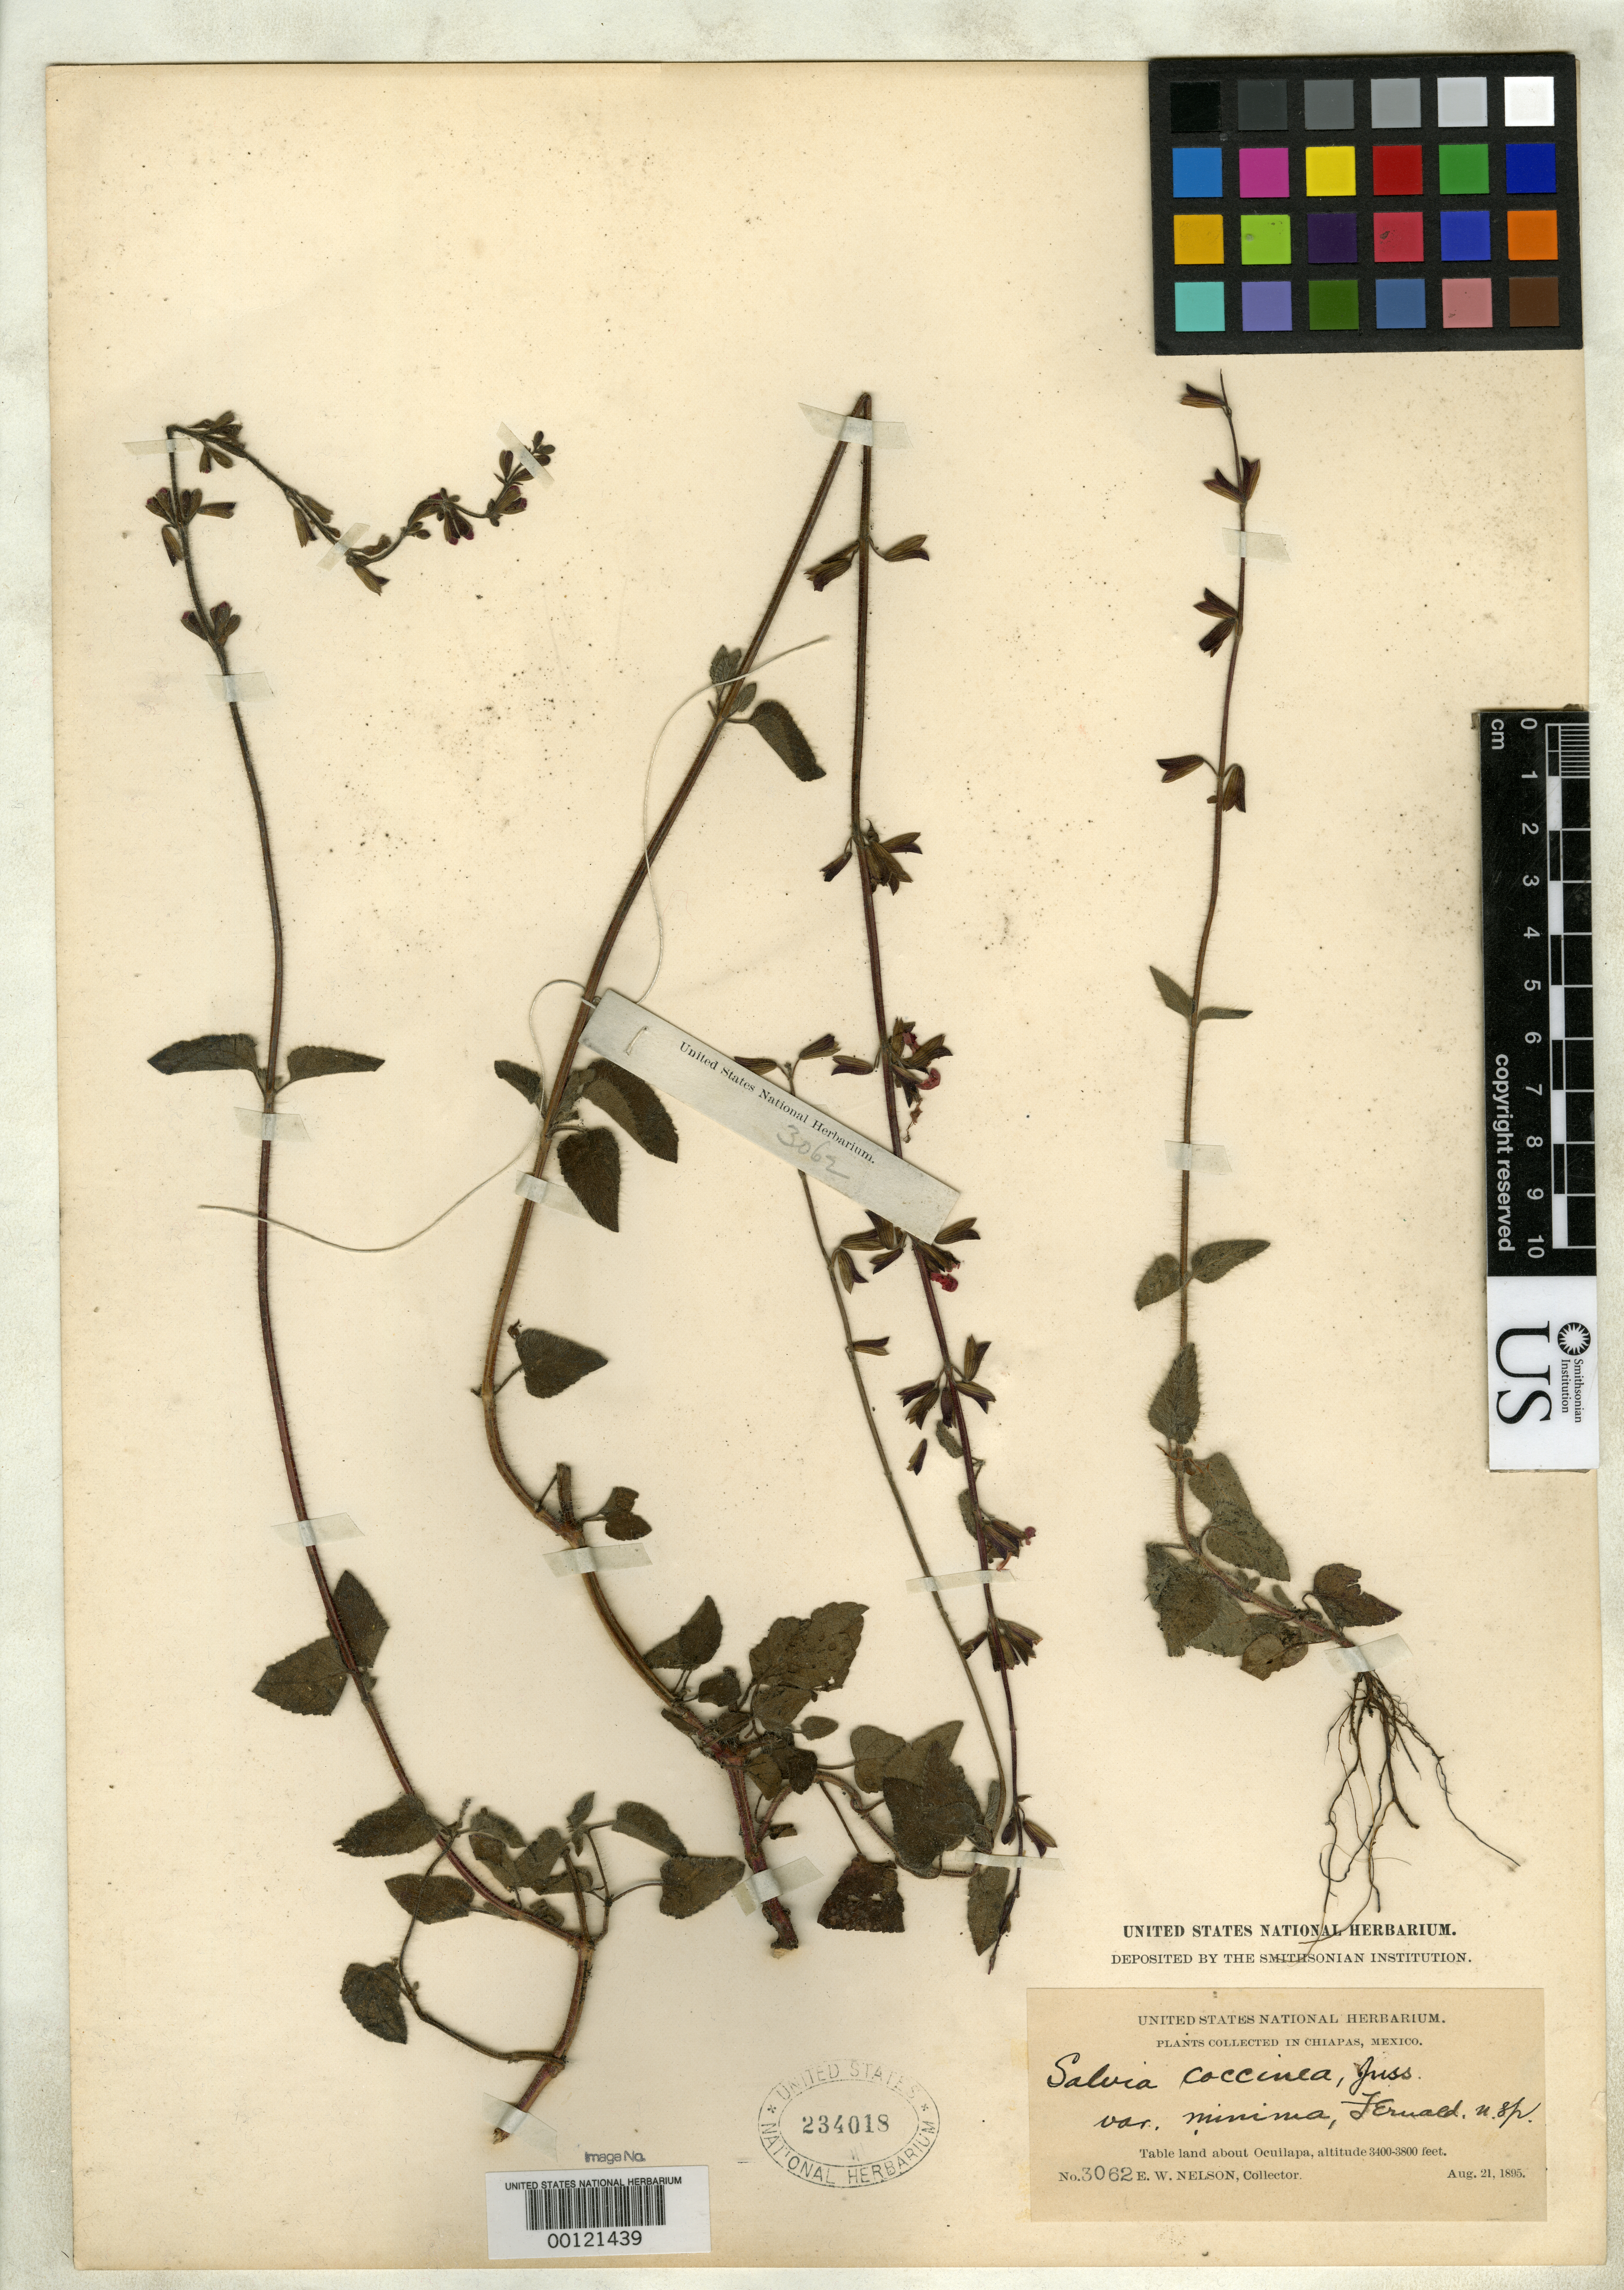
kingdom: Plantae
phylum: Tracheophyta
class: Magnoliopsida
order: Lamiales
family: Lamiaceae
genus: Salvia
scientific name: Salvia coccinea var. minima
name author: Fernald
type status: Isotype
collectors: E. W. Nelson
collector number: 3062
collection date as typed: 21 Aug 1895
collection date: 1895-08-21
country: Mexico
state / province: Chiapas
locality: Ocuilapa.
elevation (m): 1040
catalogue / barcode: US 234018